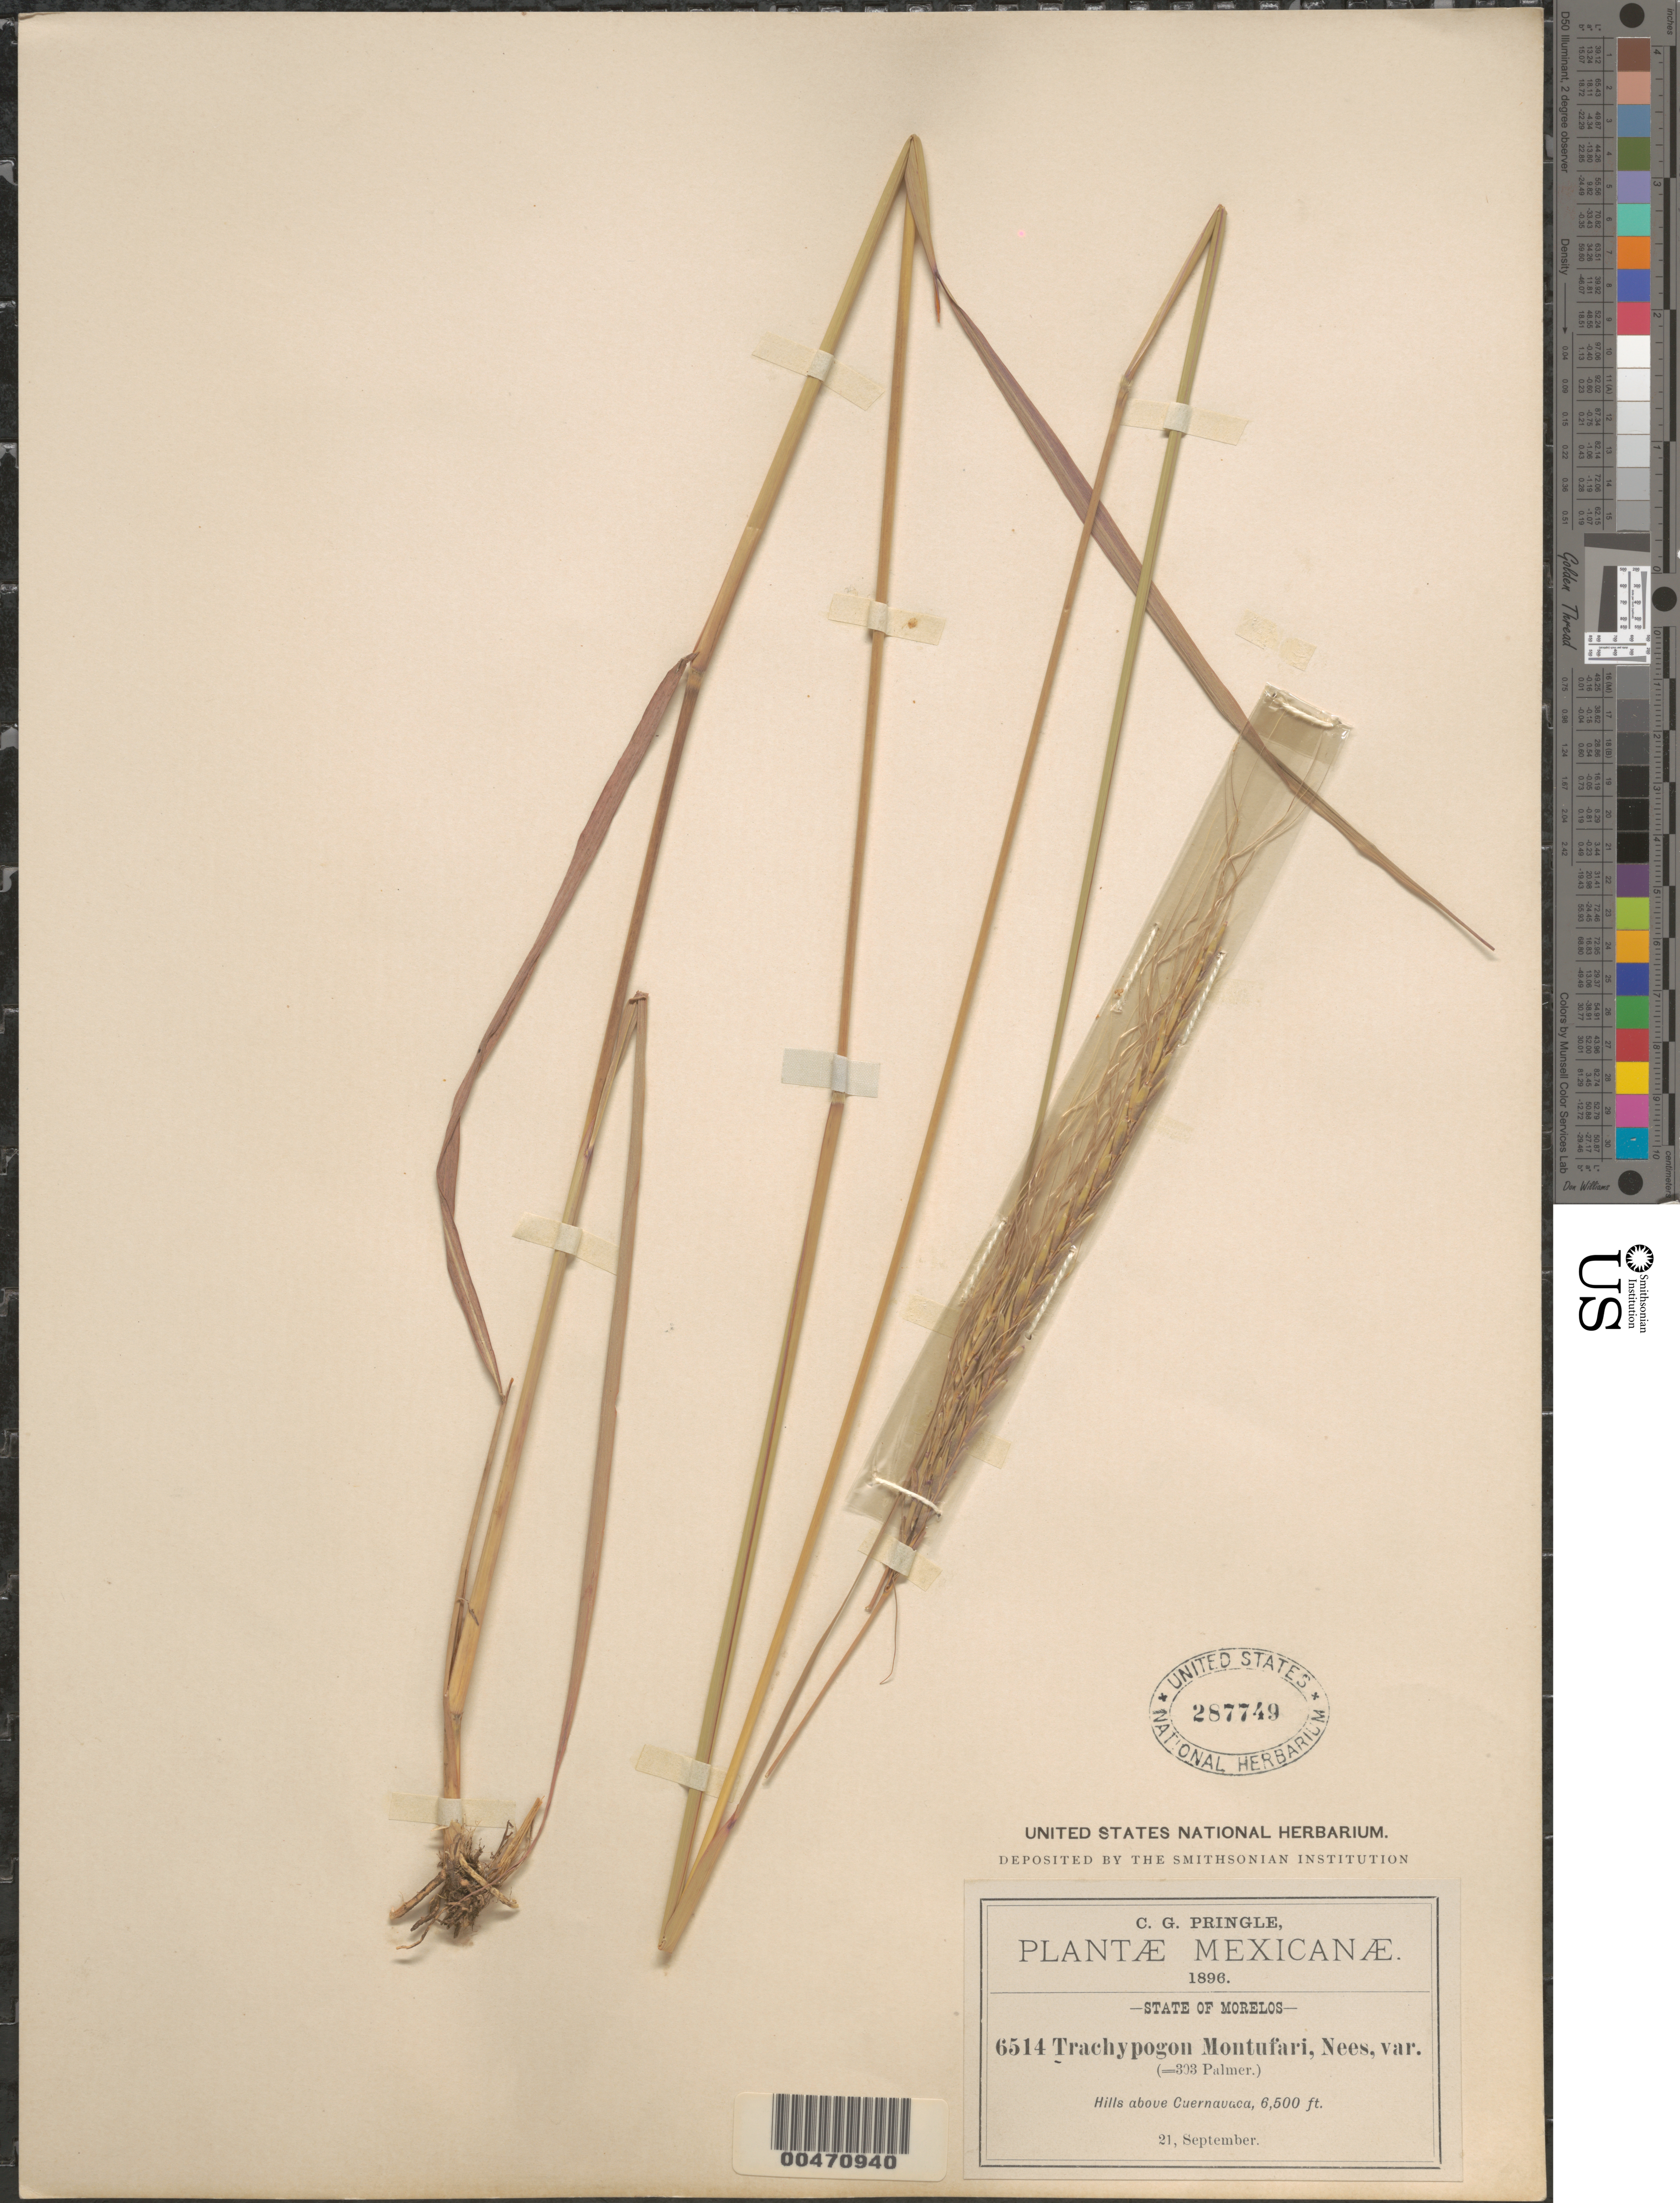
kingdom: Plantae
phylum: Tracheophyta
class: Liliopsida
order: Poales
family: Poaceae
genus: Trachypogon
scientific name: Trachypogon montufari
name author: (Kunth) Nees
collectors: C. G. Pringle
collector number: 6514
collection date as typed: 21 Sep 1896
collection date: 1896-09-21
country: Mexico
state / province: Morelos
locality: Above Cuernavaca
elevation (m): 1981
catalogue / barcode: US 287749